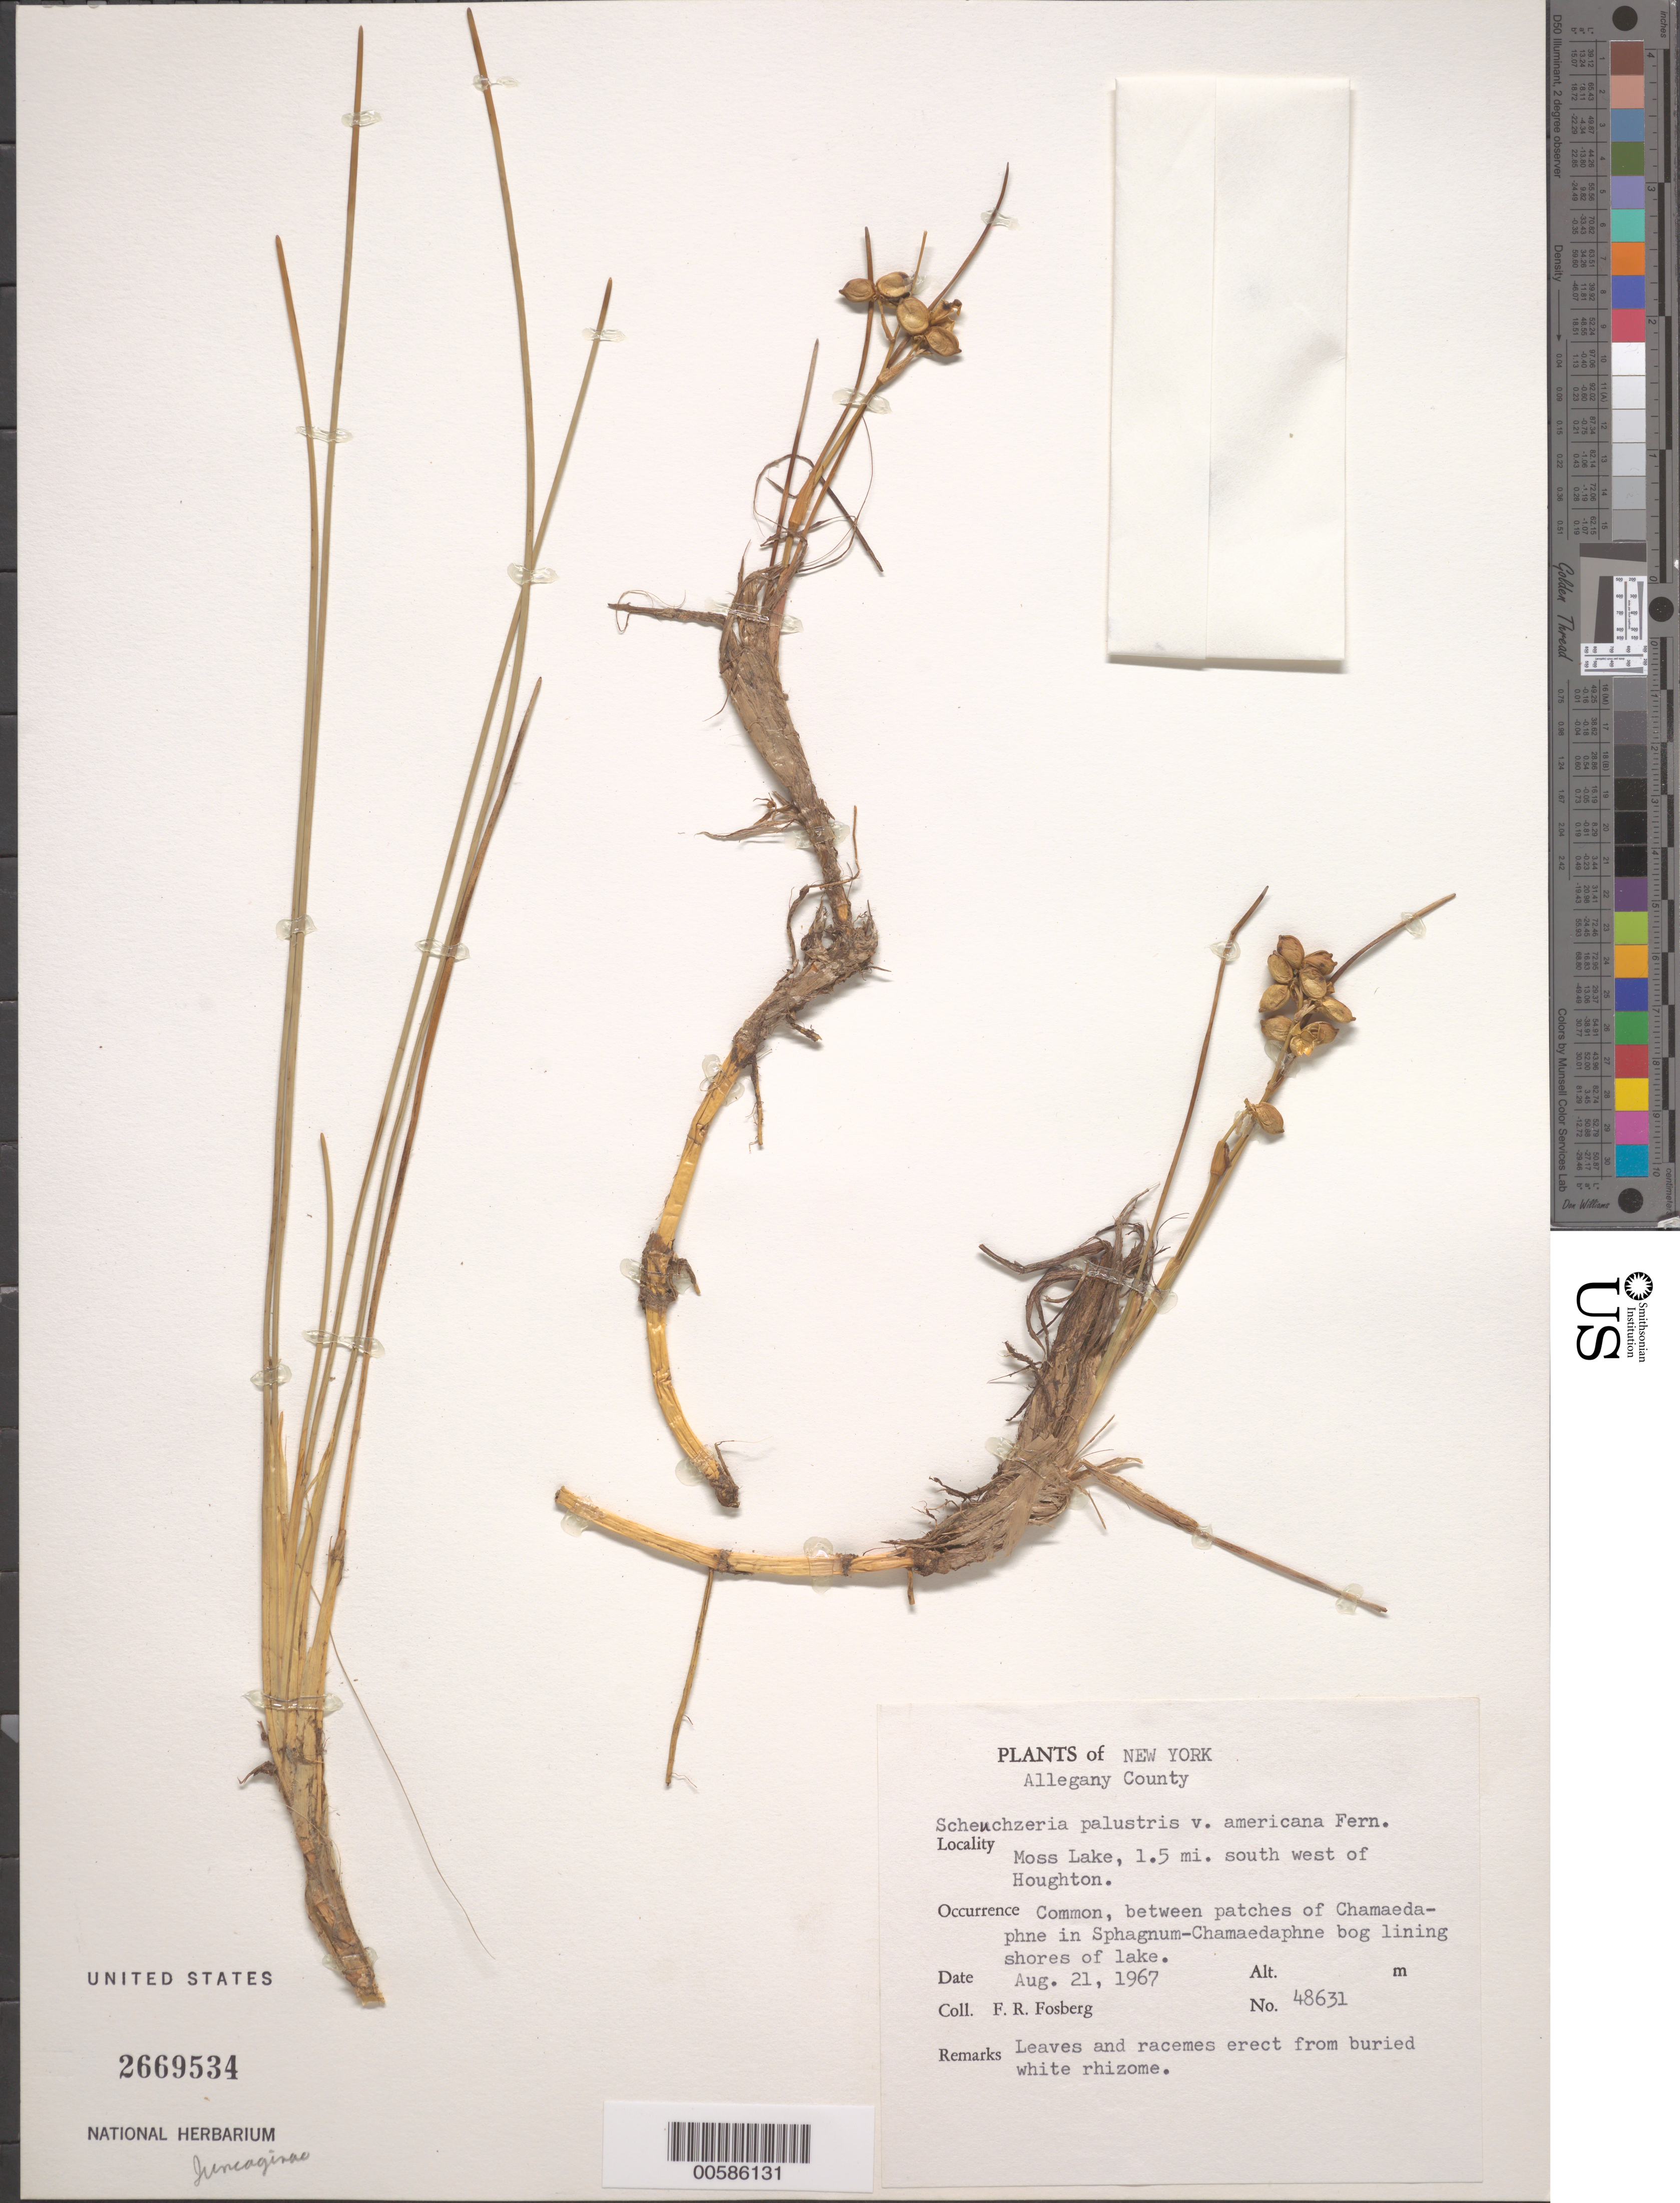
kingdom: Plantae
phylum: Tracheophyta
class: Liliopsida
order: Alismatales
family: Scheuchzeriaceae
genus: Scheuchzeria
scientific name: Scheuchzeria palustris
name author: L.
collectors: F. R. Fosberg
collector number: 48631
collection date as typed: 21 Aug 1967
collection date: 1967-08-21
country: United States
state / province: New York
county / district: Allegany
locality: Moss Lake, SW of Houghton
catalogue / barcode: US 2669534